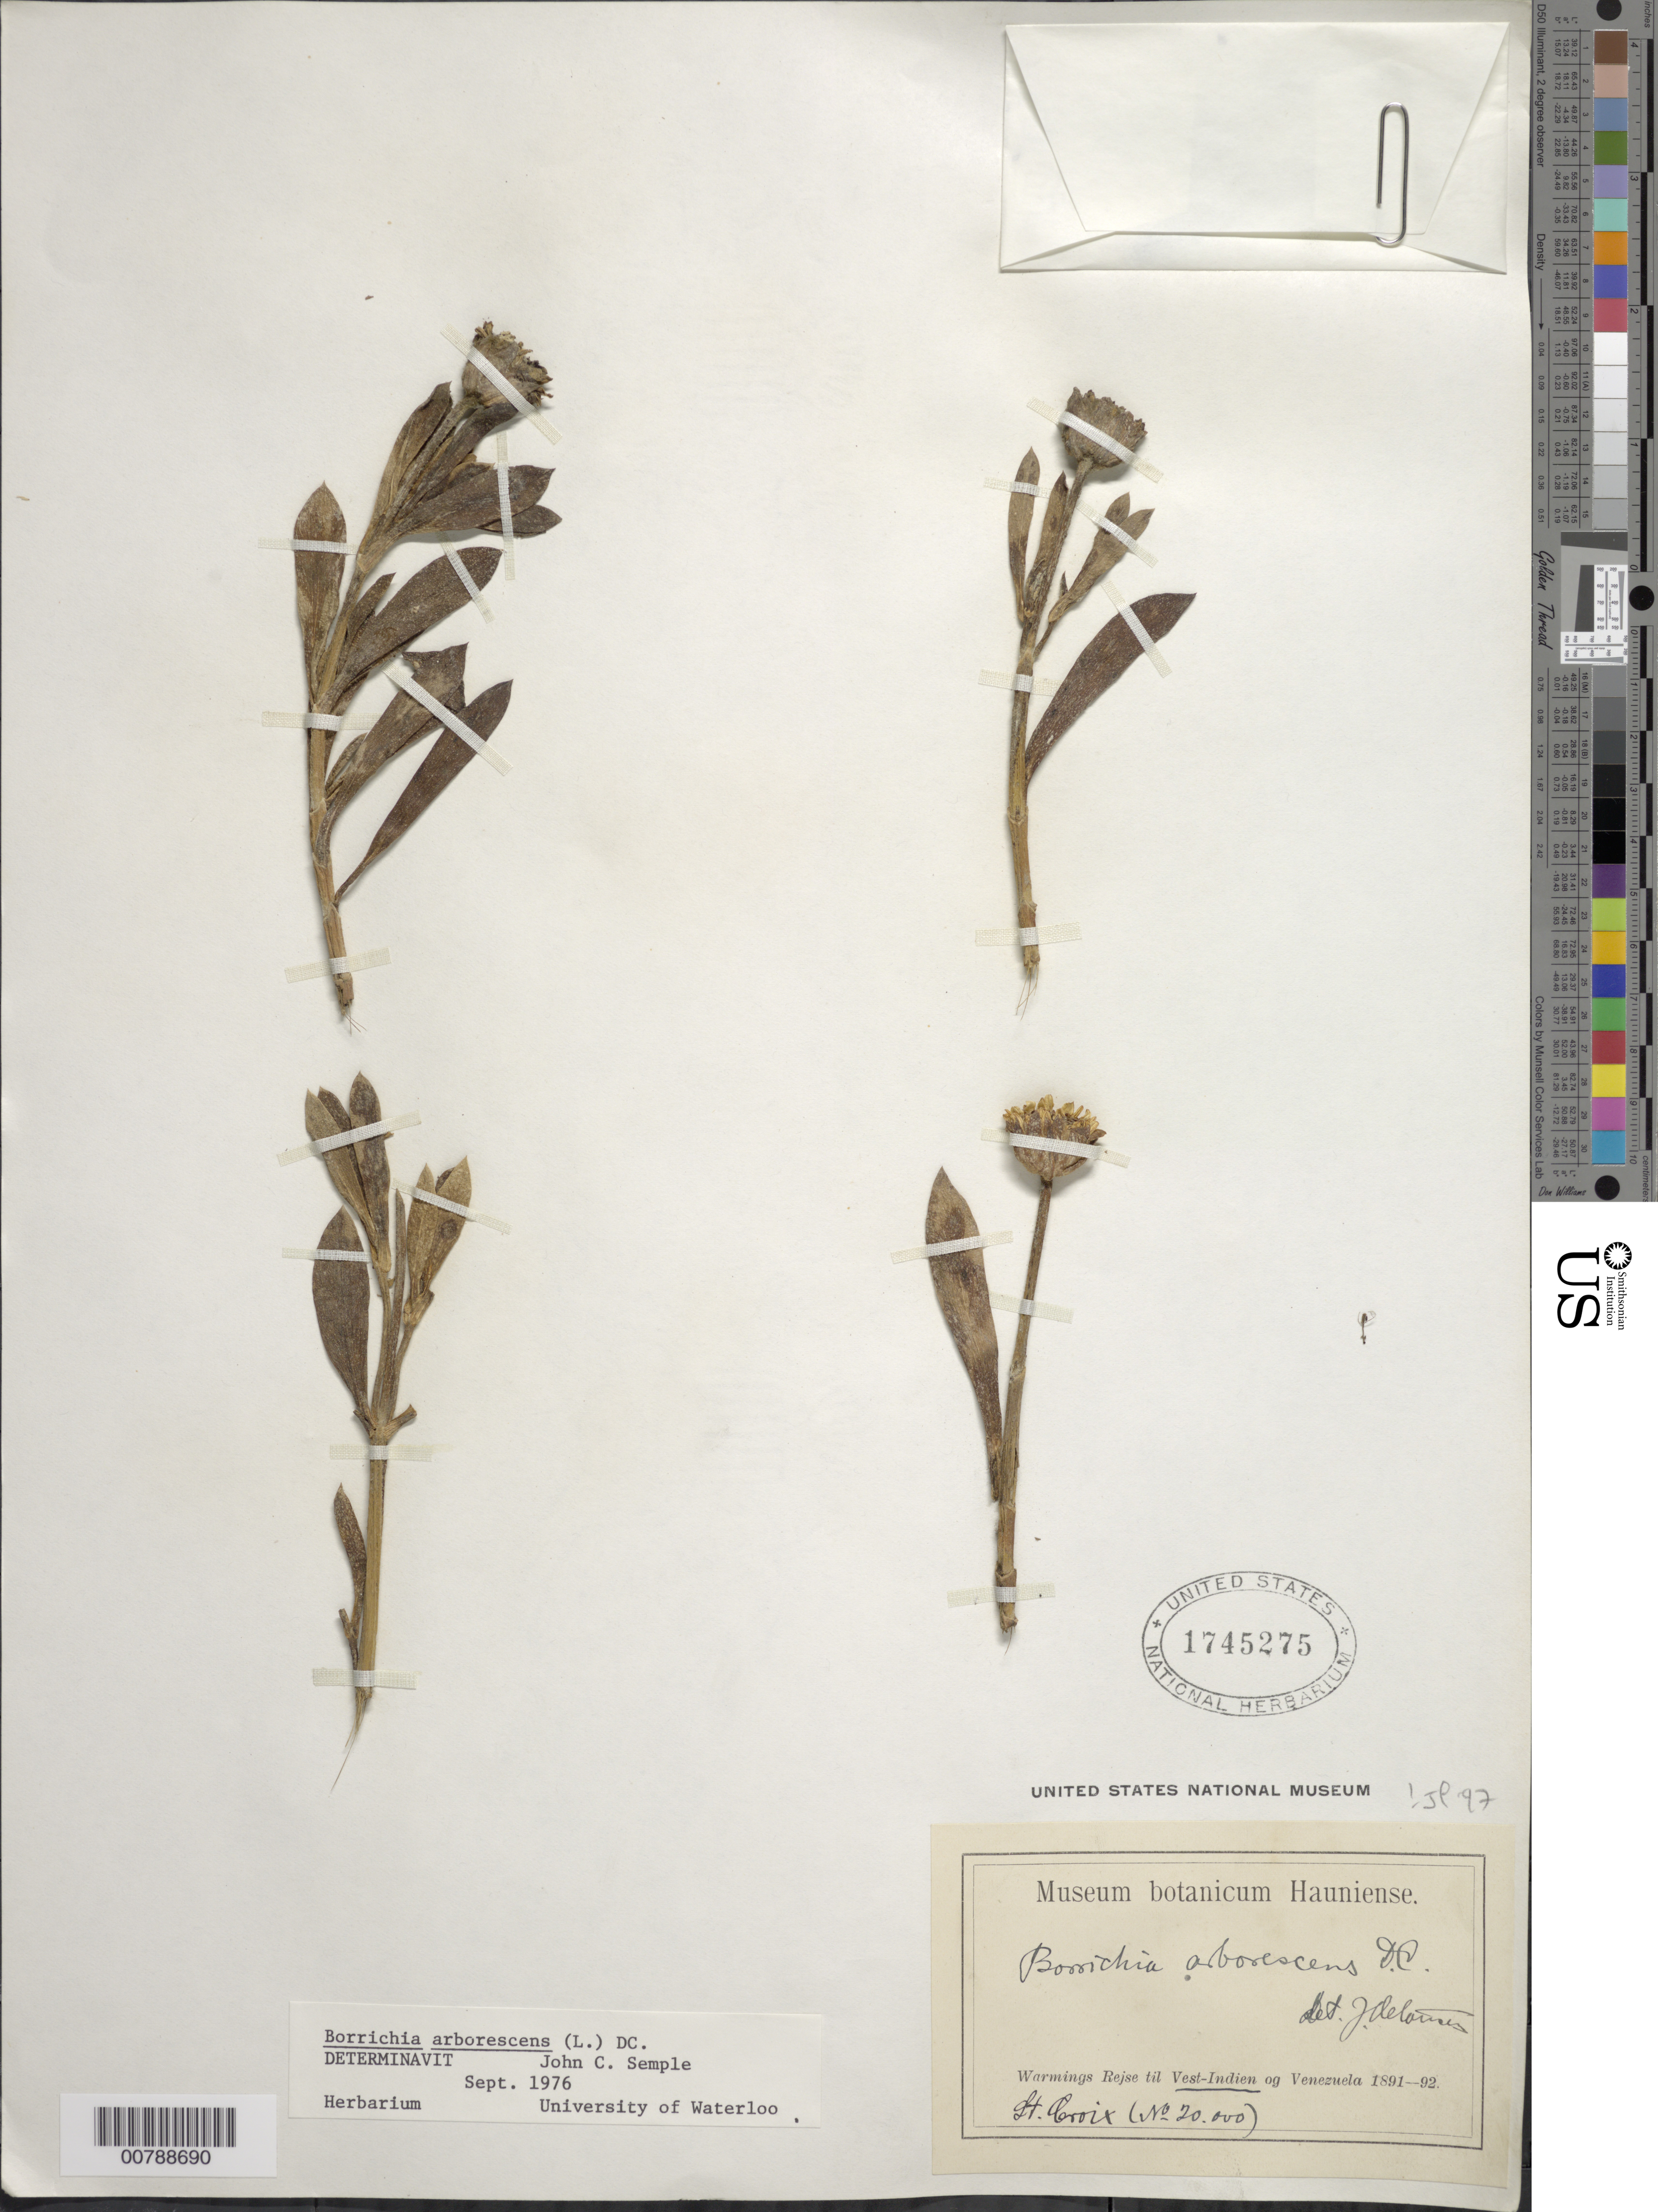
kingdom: Plantae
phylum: Tracheophyta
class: Magnoliopsida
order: Asterales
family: Asteraceae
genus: Borrichia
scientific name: Borrichia arborescens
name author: (L.) DC.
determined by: Semple, J. C.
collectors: Warming, --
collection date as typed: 1891 to -- --- 1892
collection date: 1891/1892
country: U.S. Virgin Islands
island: St. Croix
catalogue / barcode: US 1745275